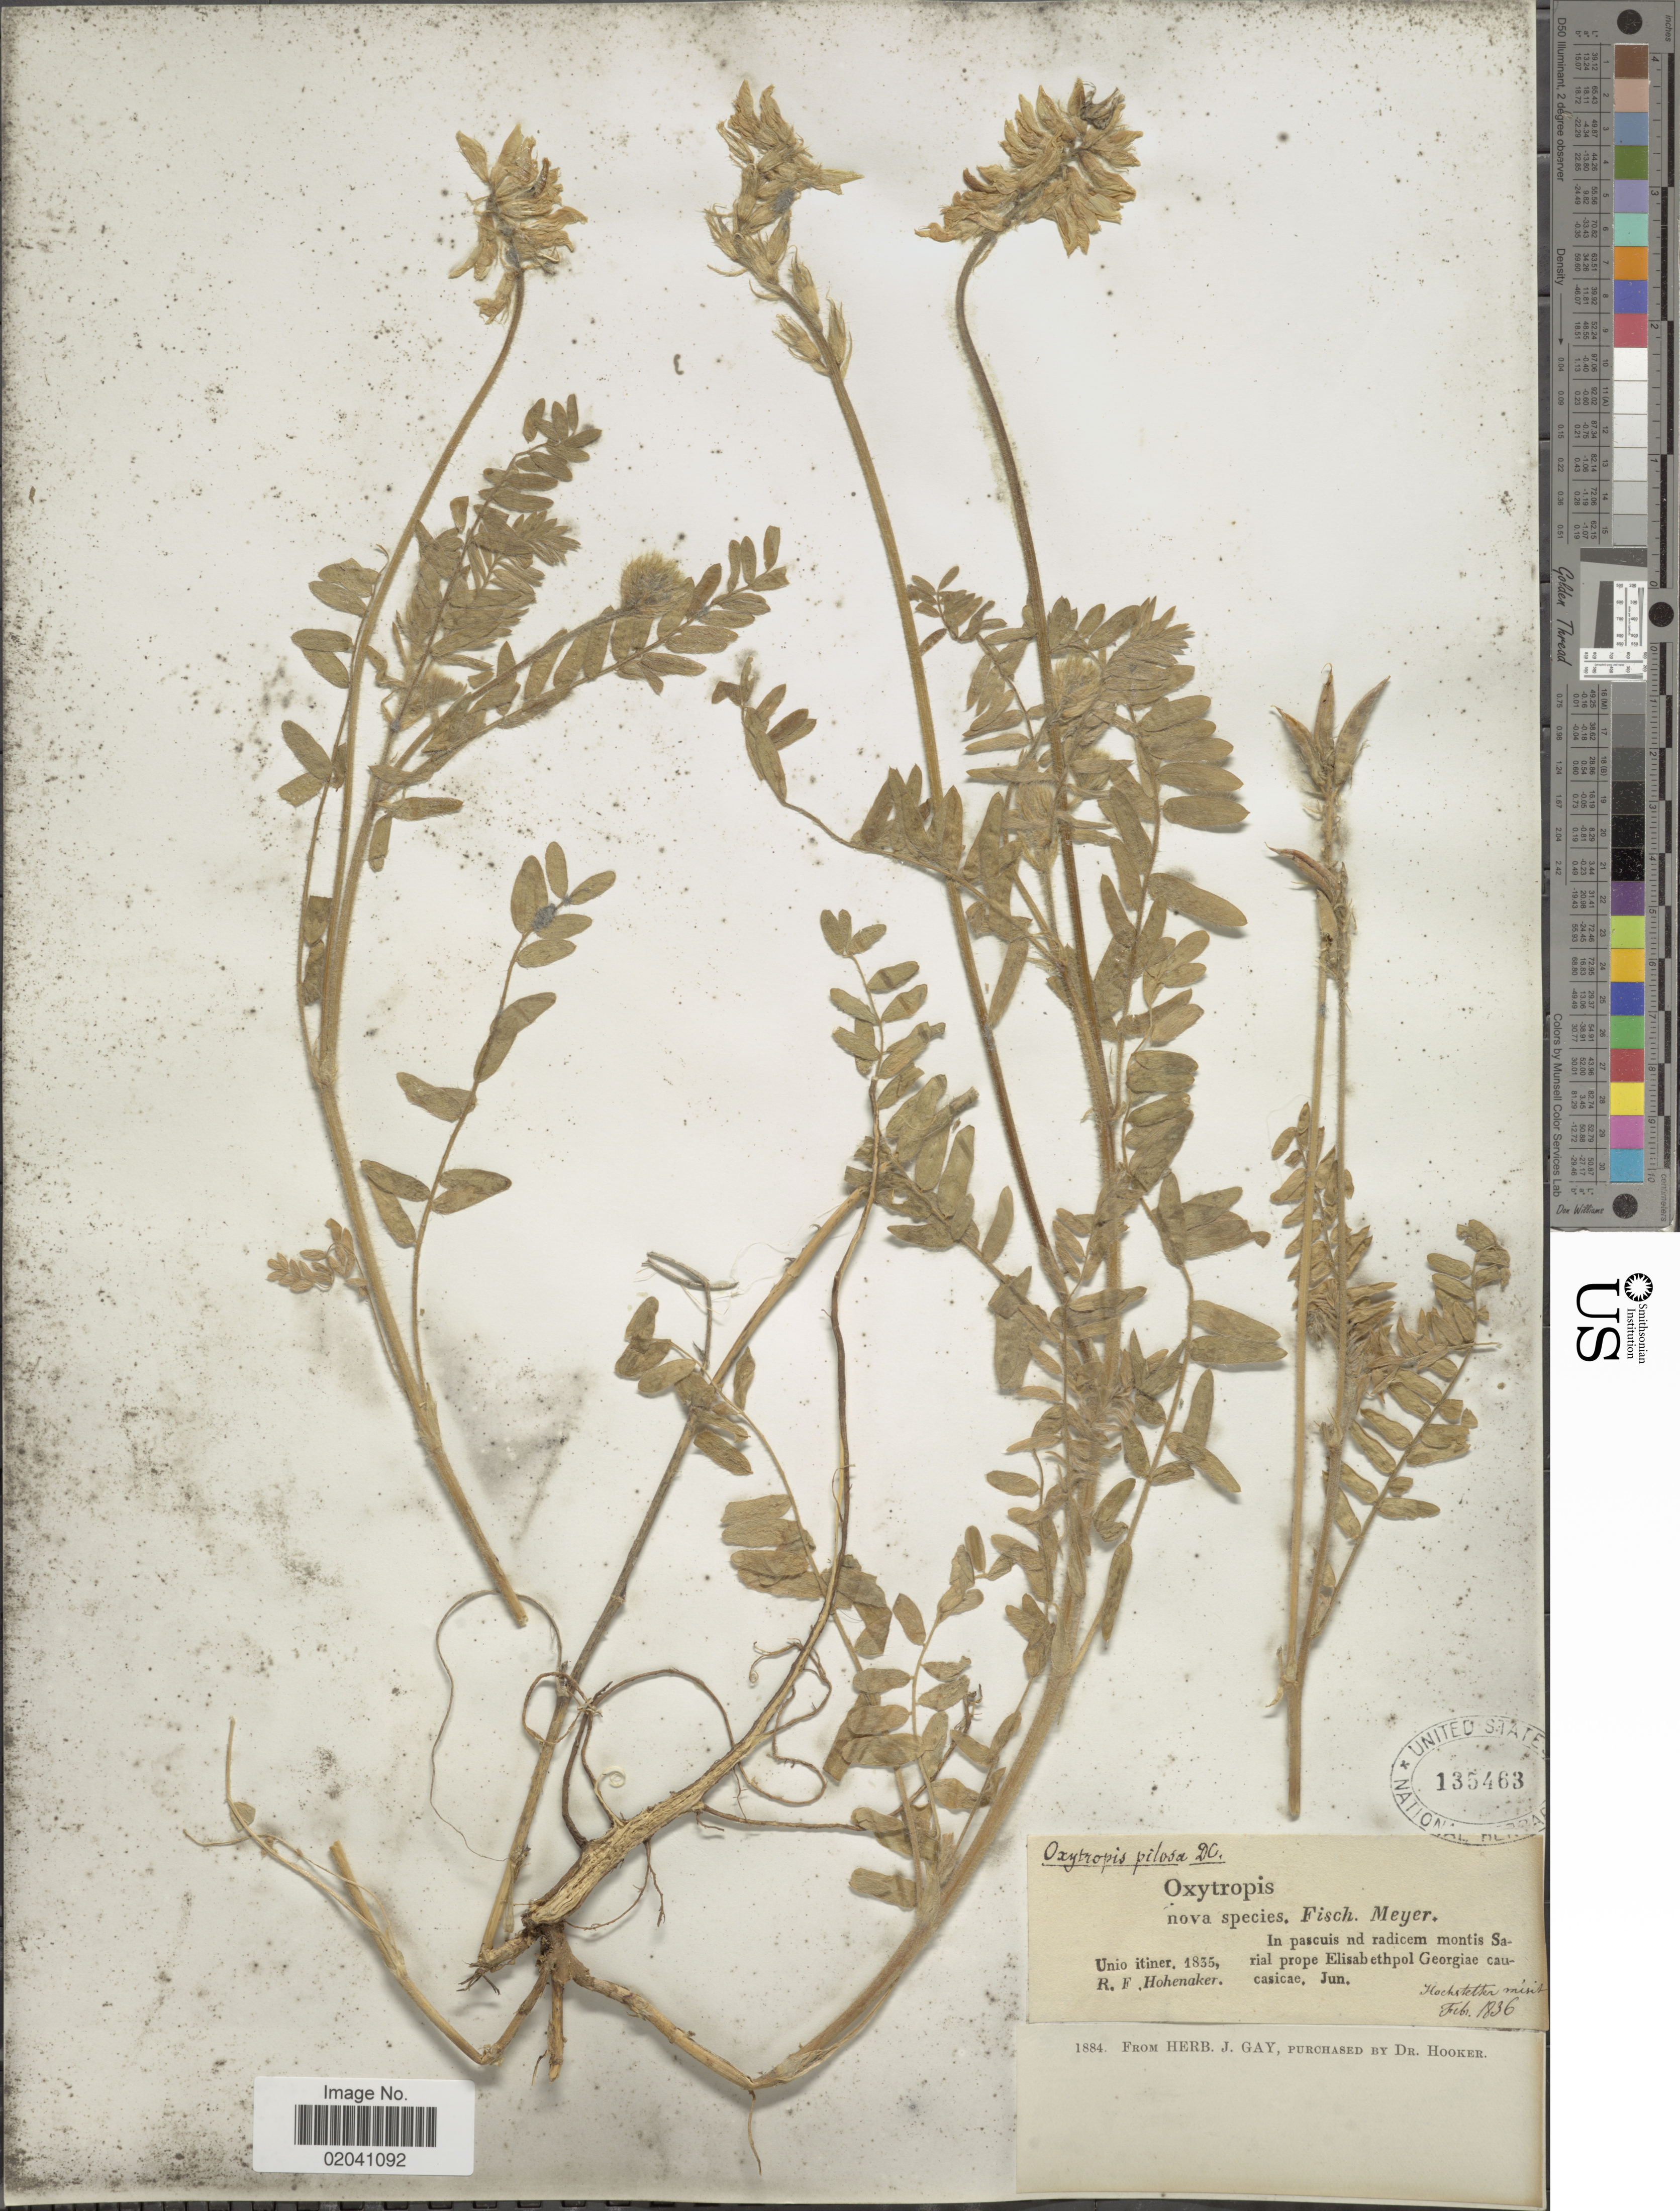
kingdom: Plantae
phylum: Tracheophyta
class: Magnoliopsida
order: Fabales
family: Fabaceae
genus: Oxytropis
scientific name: Oxytropis pilosa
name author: (L.) DC.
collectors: R. Hohenaker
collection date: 1836-02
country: Georgia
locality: In pascuis nd radicem montis Sarial prope Elisabethpol Georgiae caucasicae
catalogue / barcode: US 135463